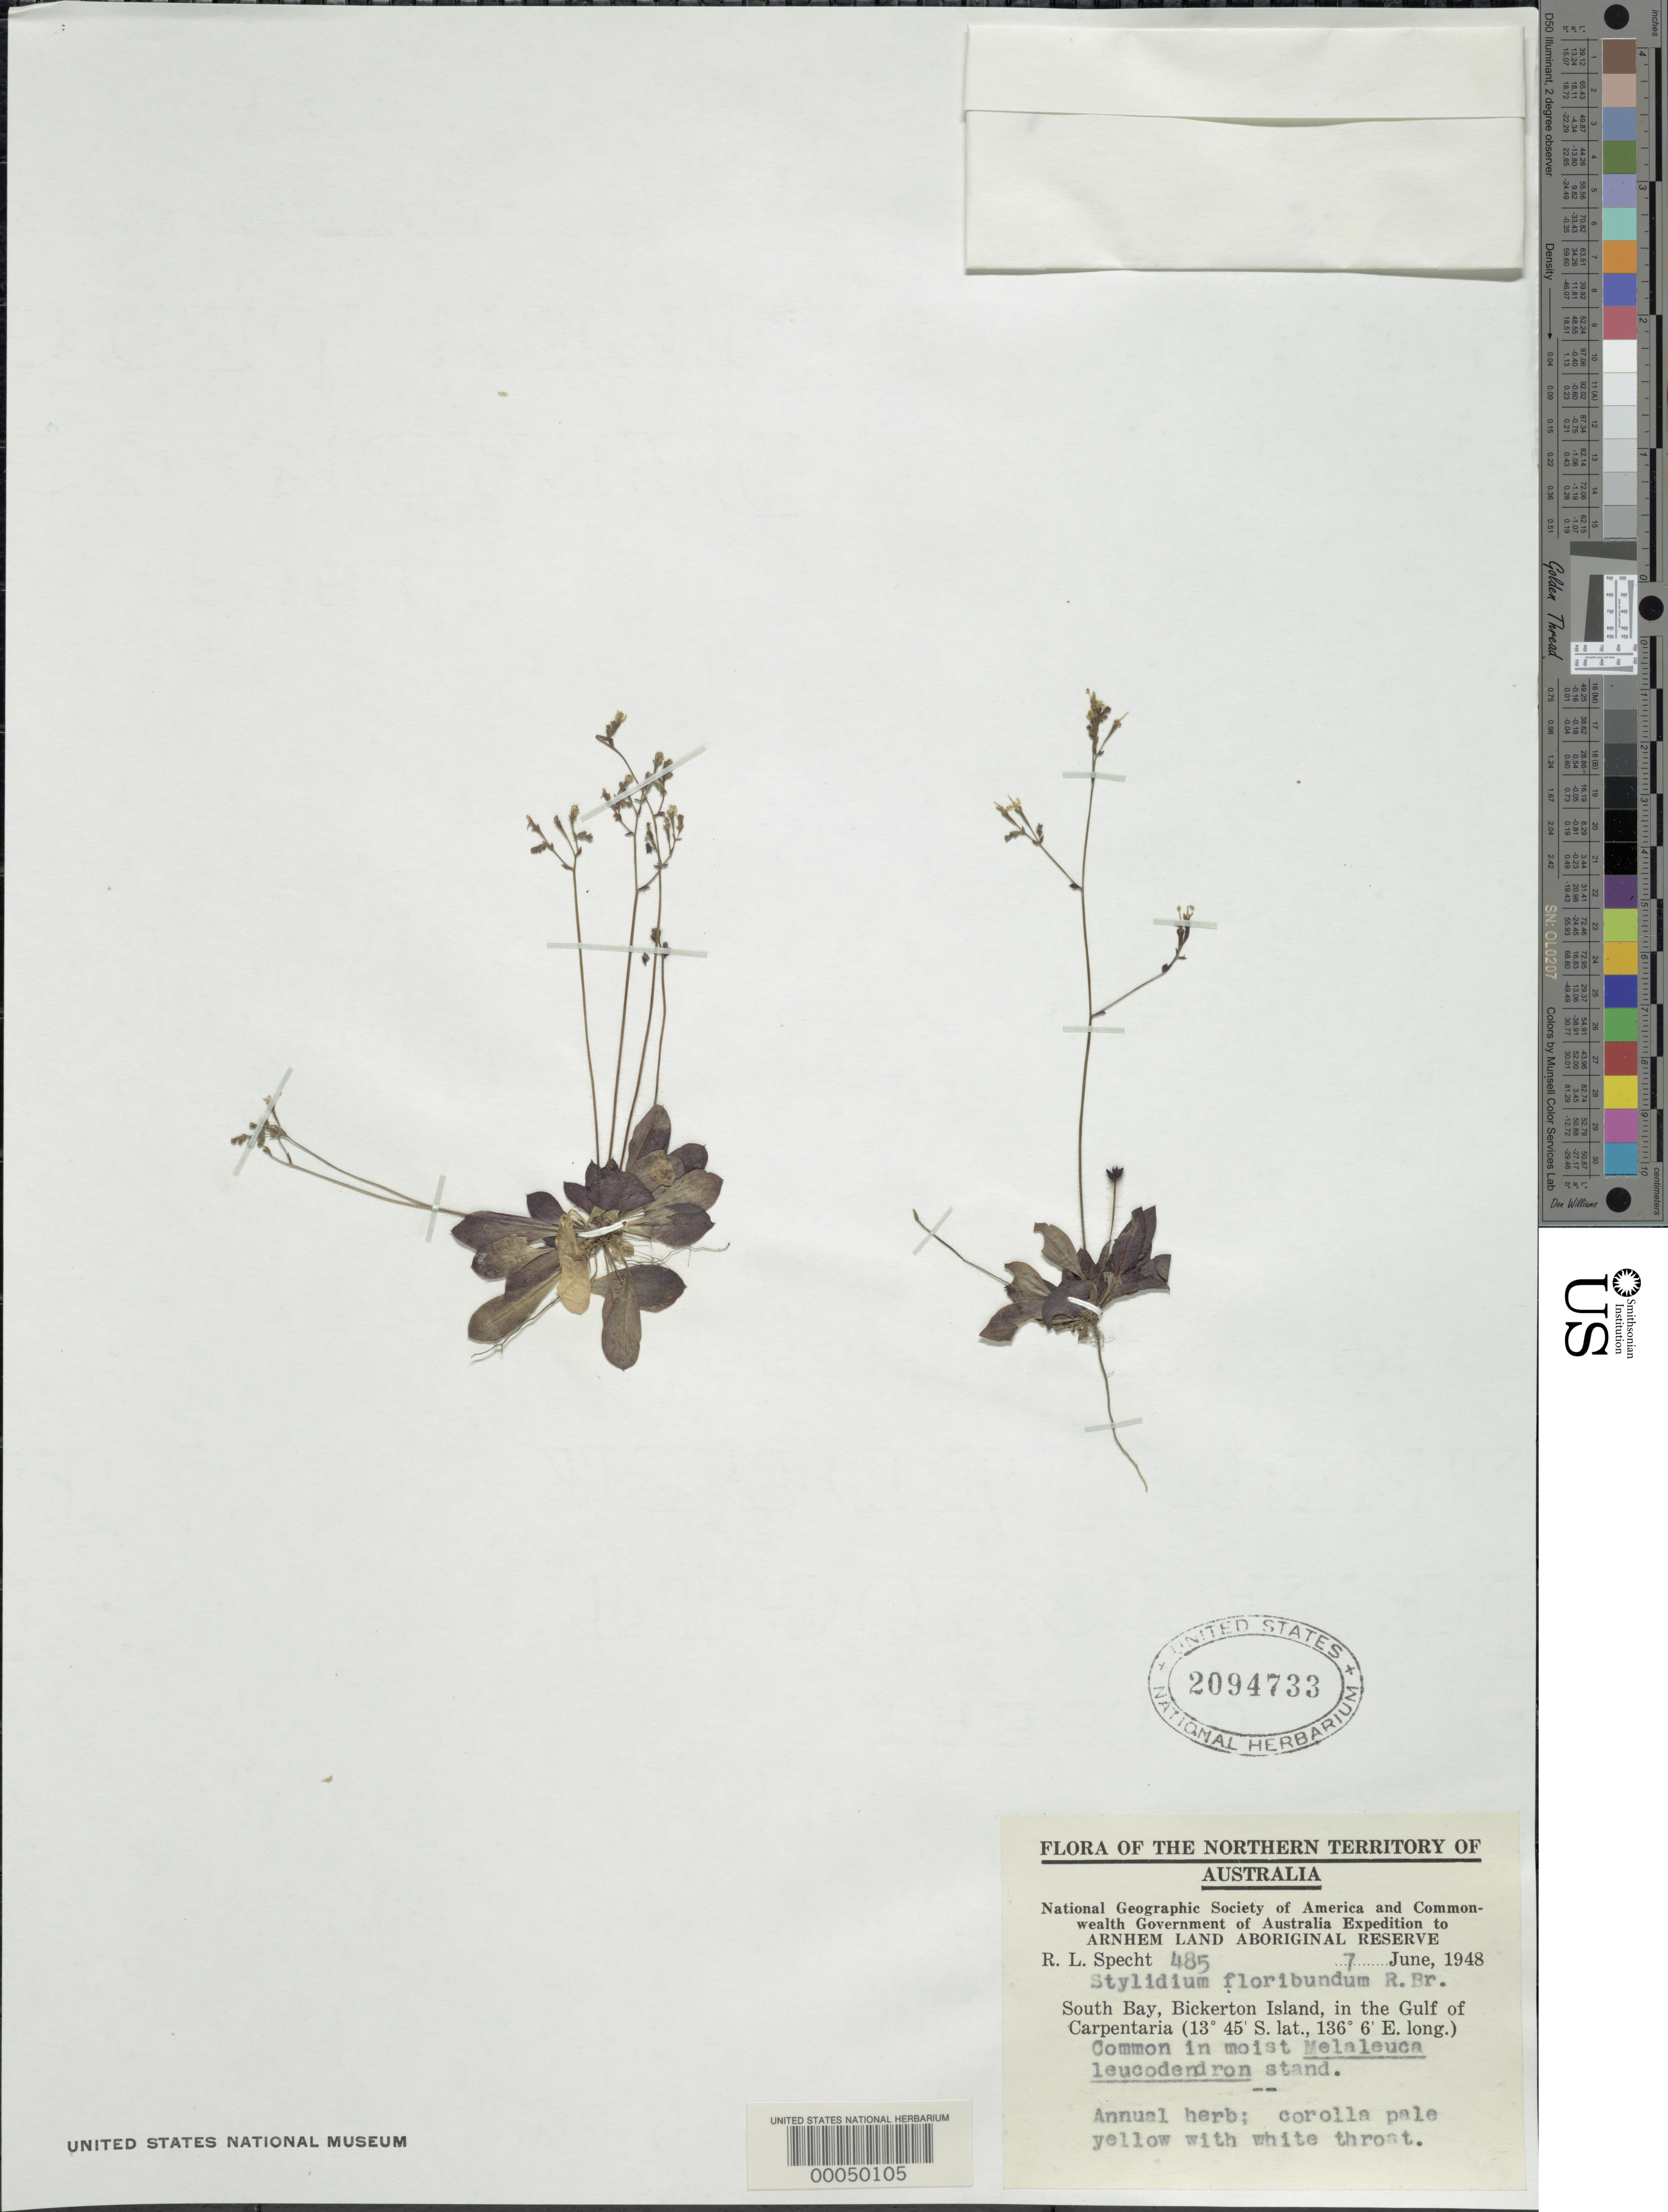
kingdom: Plantae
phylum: Tracheophyta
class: Magnoliopsida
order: Asterales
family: Stylidiaceae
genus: Stylidium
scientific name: Stylidium floribundum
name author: R. Br.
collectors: R. L. Specht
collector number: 485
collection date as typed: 07 Jun 1948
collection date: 1948-06-07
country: Australia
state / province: Northern Territory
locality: South bay, bickerton island, in the gulf of carpentaria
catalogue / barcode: US 2094733